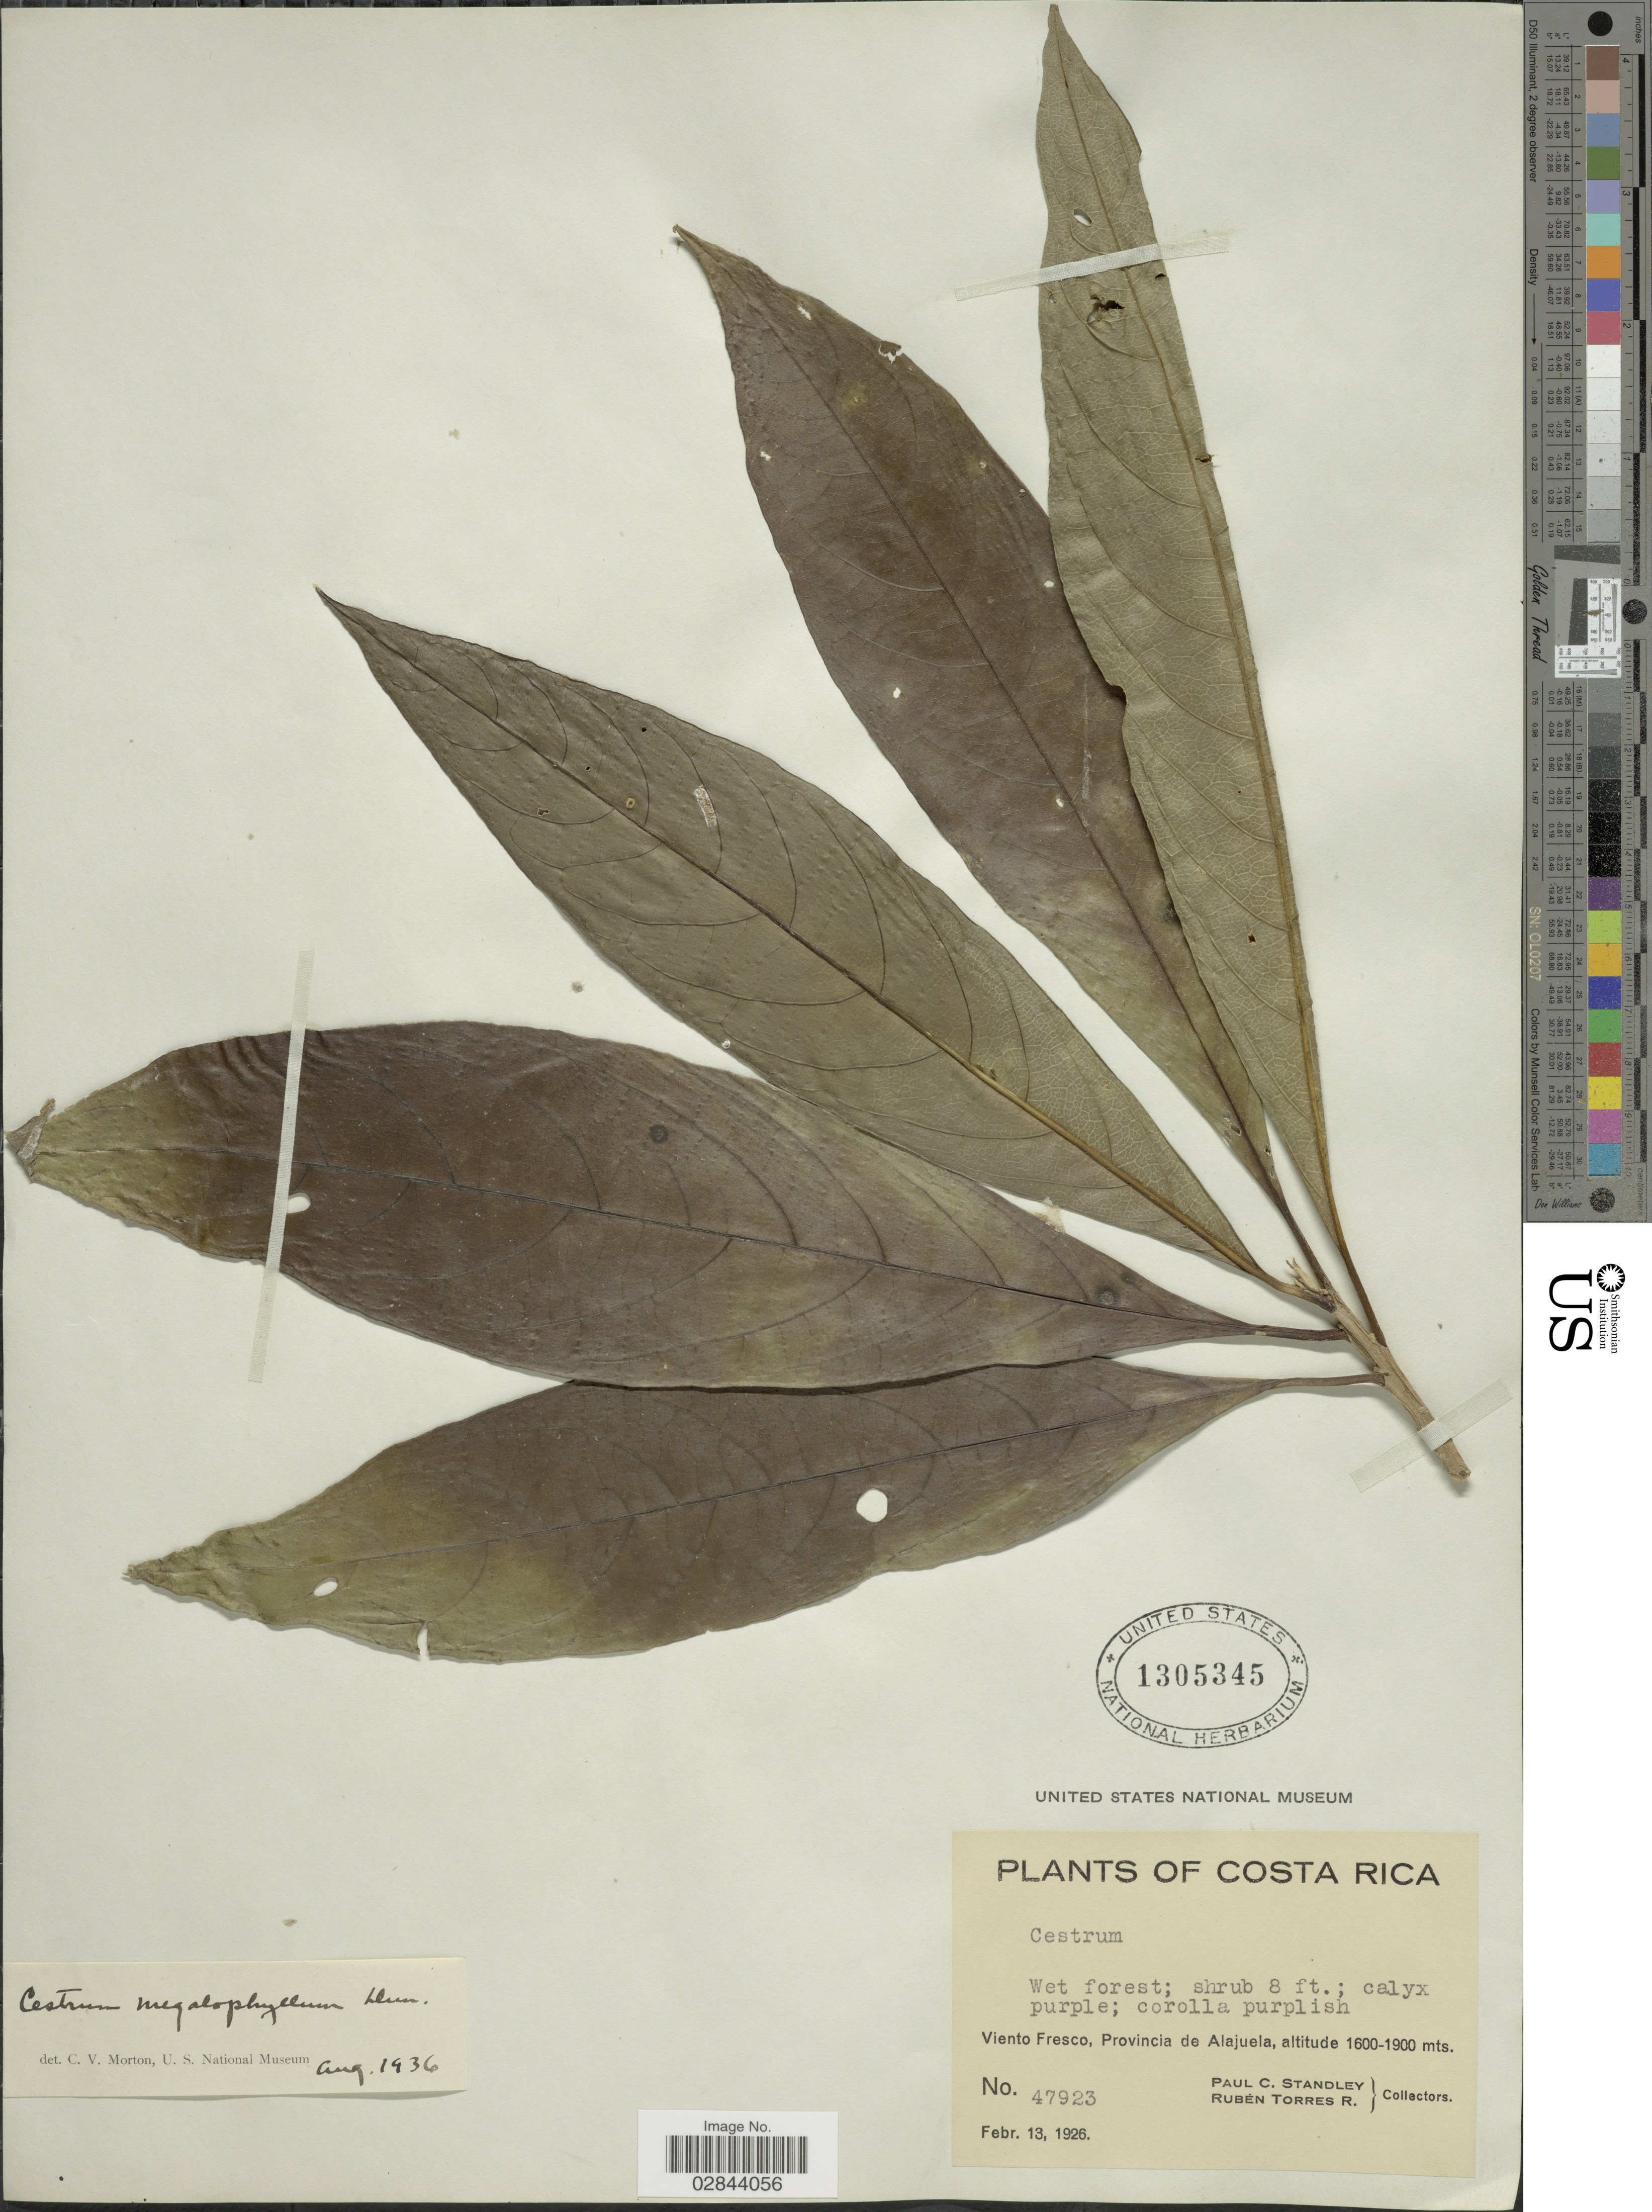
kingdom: Plantae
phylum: Tracheophyta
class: Magnoliopsida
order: Solanales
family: Solanaceae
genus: Cestrum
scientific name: Cestrum schlechtendahlii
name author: G. Don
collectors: P. C. Standley & R. Torres Rojas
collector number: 47923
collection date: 1926-02-13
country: Costa Rica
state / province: Alajuela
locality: Viento Fresco, Provincia de Alajuela.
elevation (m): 1600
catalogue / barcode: US 1305345